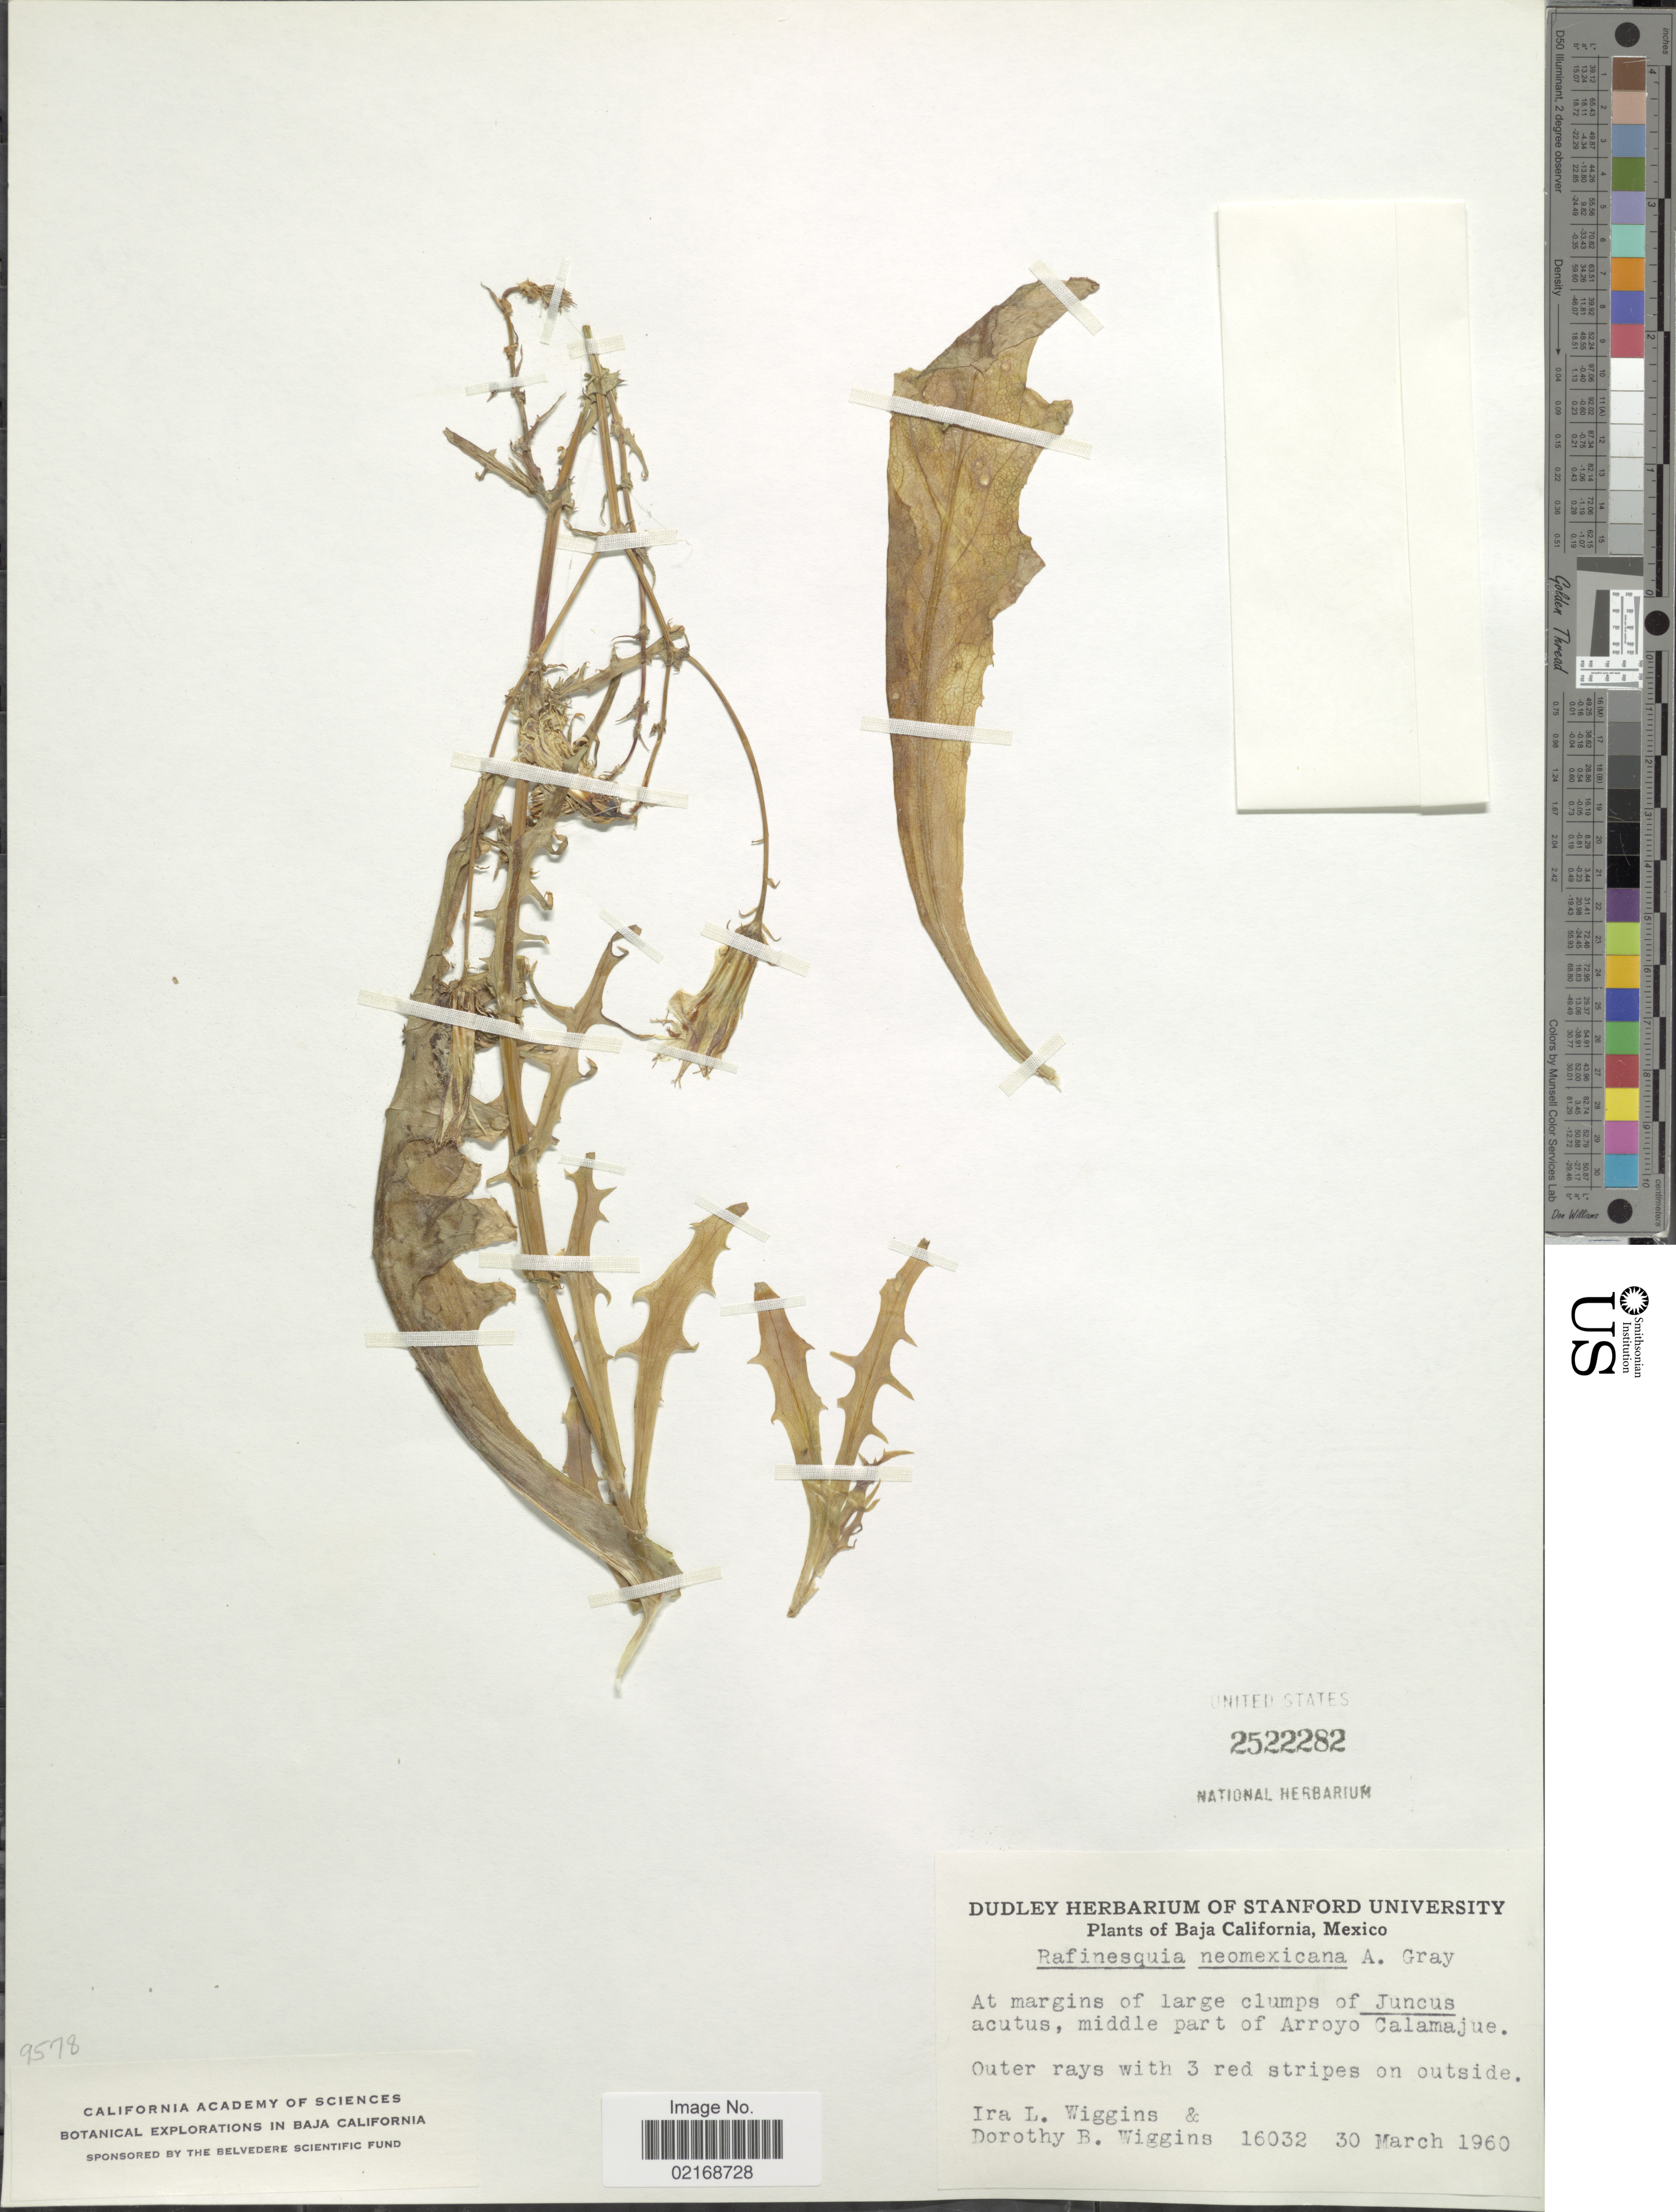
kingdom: Plantae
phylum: Tracheophyta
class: Magnoliopsida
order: Asterales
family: Asteraceae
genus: Rafinesquia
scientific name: Rafinesquia neomexicana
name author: A. Gray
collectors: I. L. Wiggins & D. B. Wiggins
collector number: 16032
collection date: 1960-03-30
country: Mexico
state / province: Baja California Norte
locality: Middle part of Arroyo Calamajue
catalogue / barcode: US 2522282